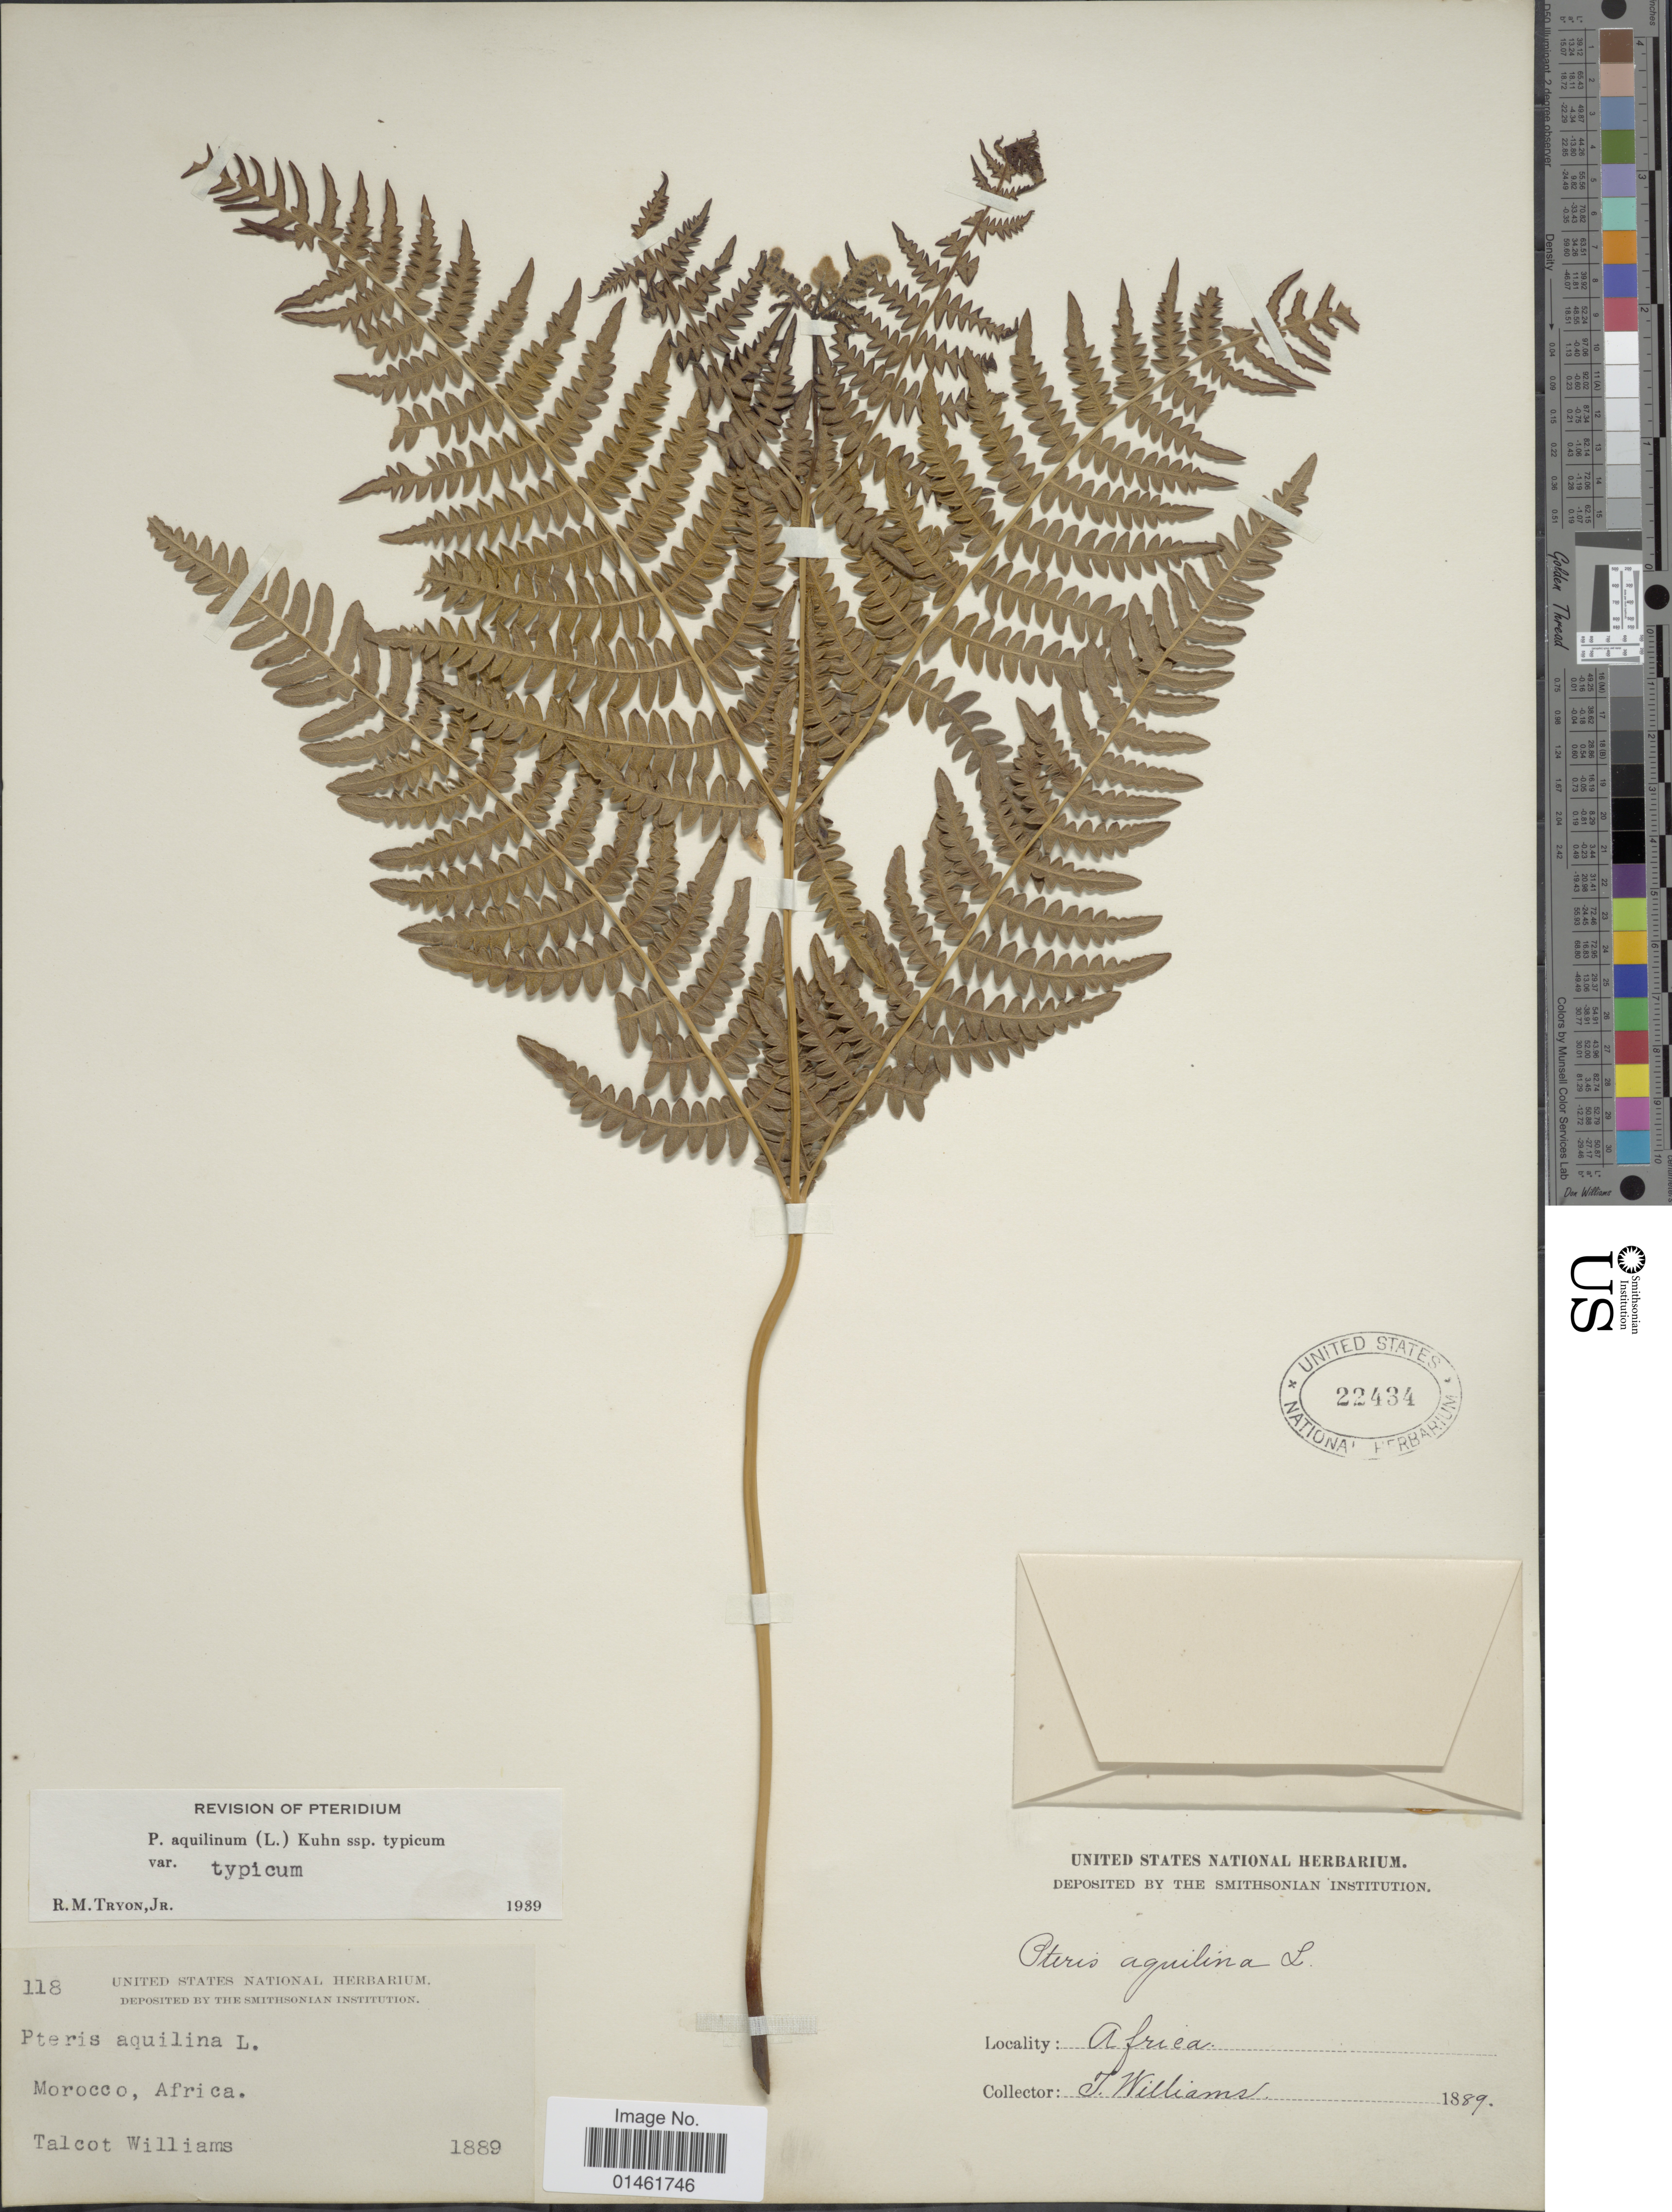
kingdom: Plantae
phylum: Tracheophyta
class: Polypodiopsida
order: Polypodiales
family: Dennstaedtiaceae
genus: Pteridium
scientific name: Pteridium aquilinum var. typicum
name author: R.M. Tryon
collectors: T. Williams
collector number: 118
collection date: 1889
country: Morocco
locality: Morocco, Africa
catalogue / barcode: US 22434